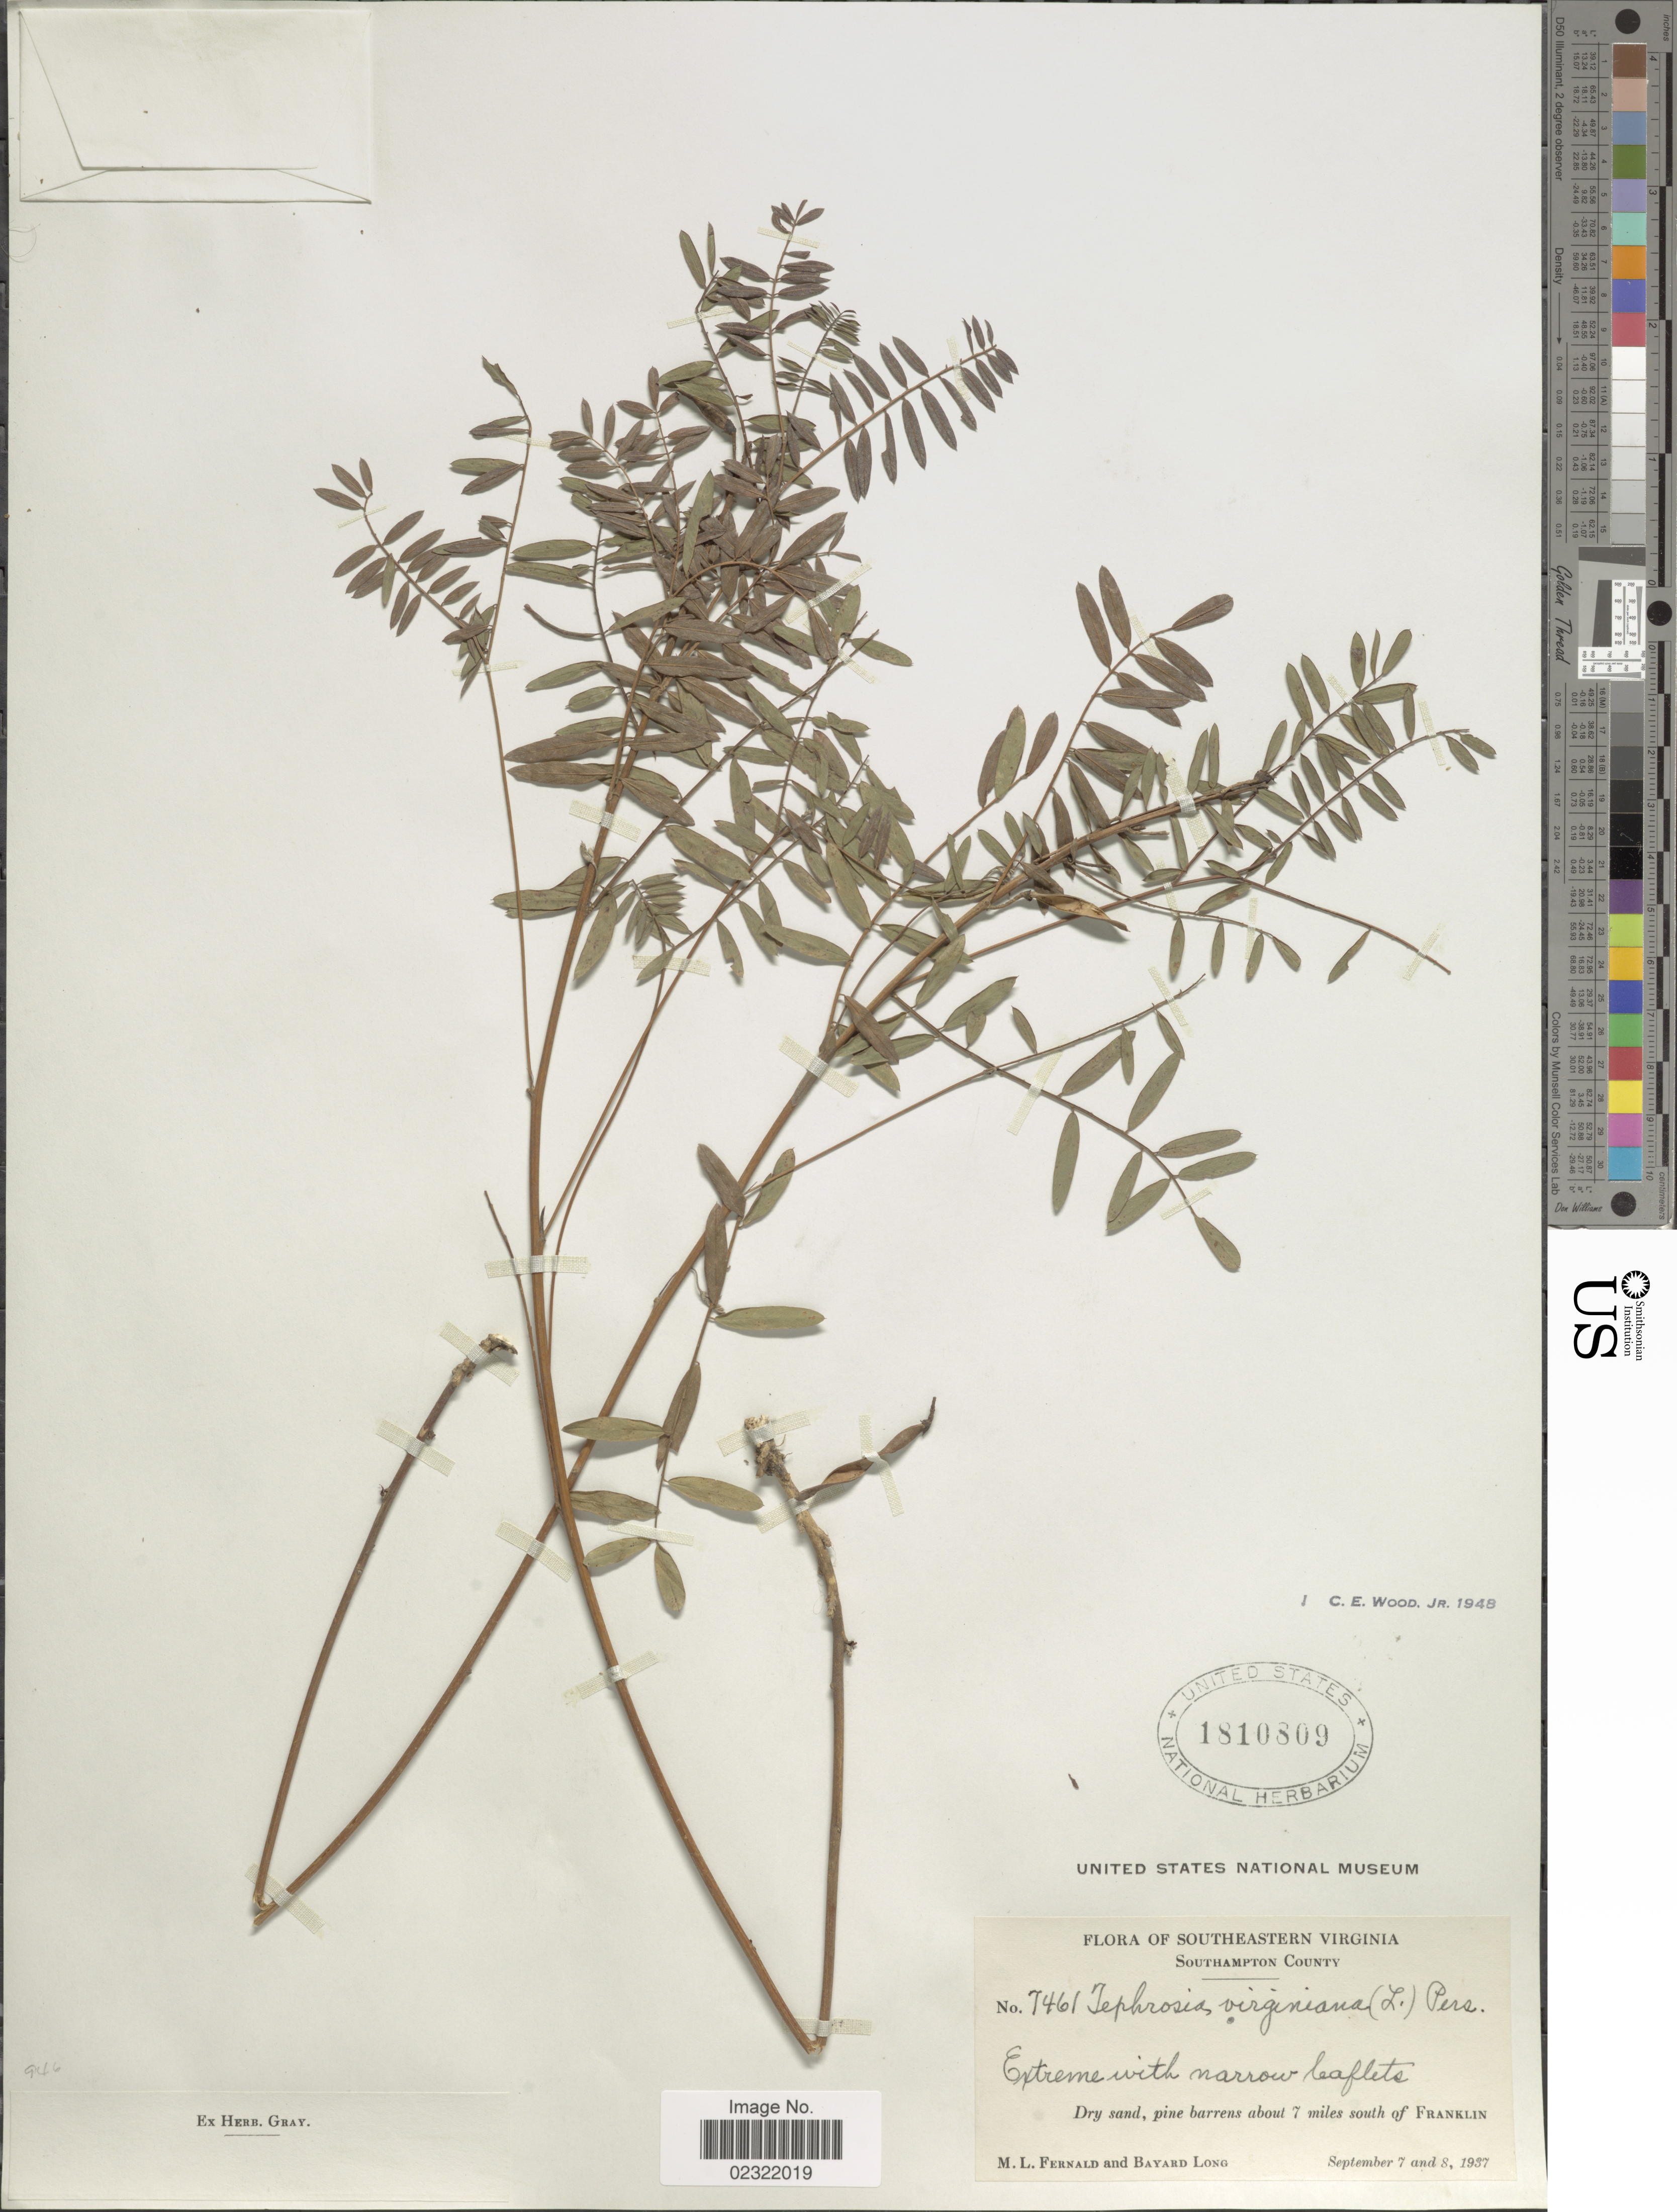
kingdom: Plantae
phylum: Tracheophyta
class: Magnoliopsida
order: Fabales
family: Fabaceae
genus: Tephrosia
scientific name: Tephrosia virginiana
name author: (L.) Pers.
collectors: M. L. Fernald & B. Long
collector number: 7461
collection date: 1937-09-07/1937-09-08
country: United States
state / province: Virginia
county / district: Southampton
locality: Southeastern Virginia, Southampton County, Dry sand, pine barrens about 7 miles south of Franklin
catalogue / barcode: US 1810809